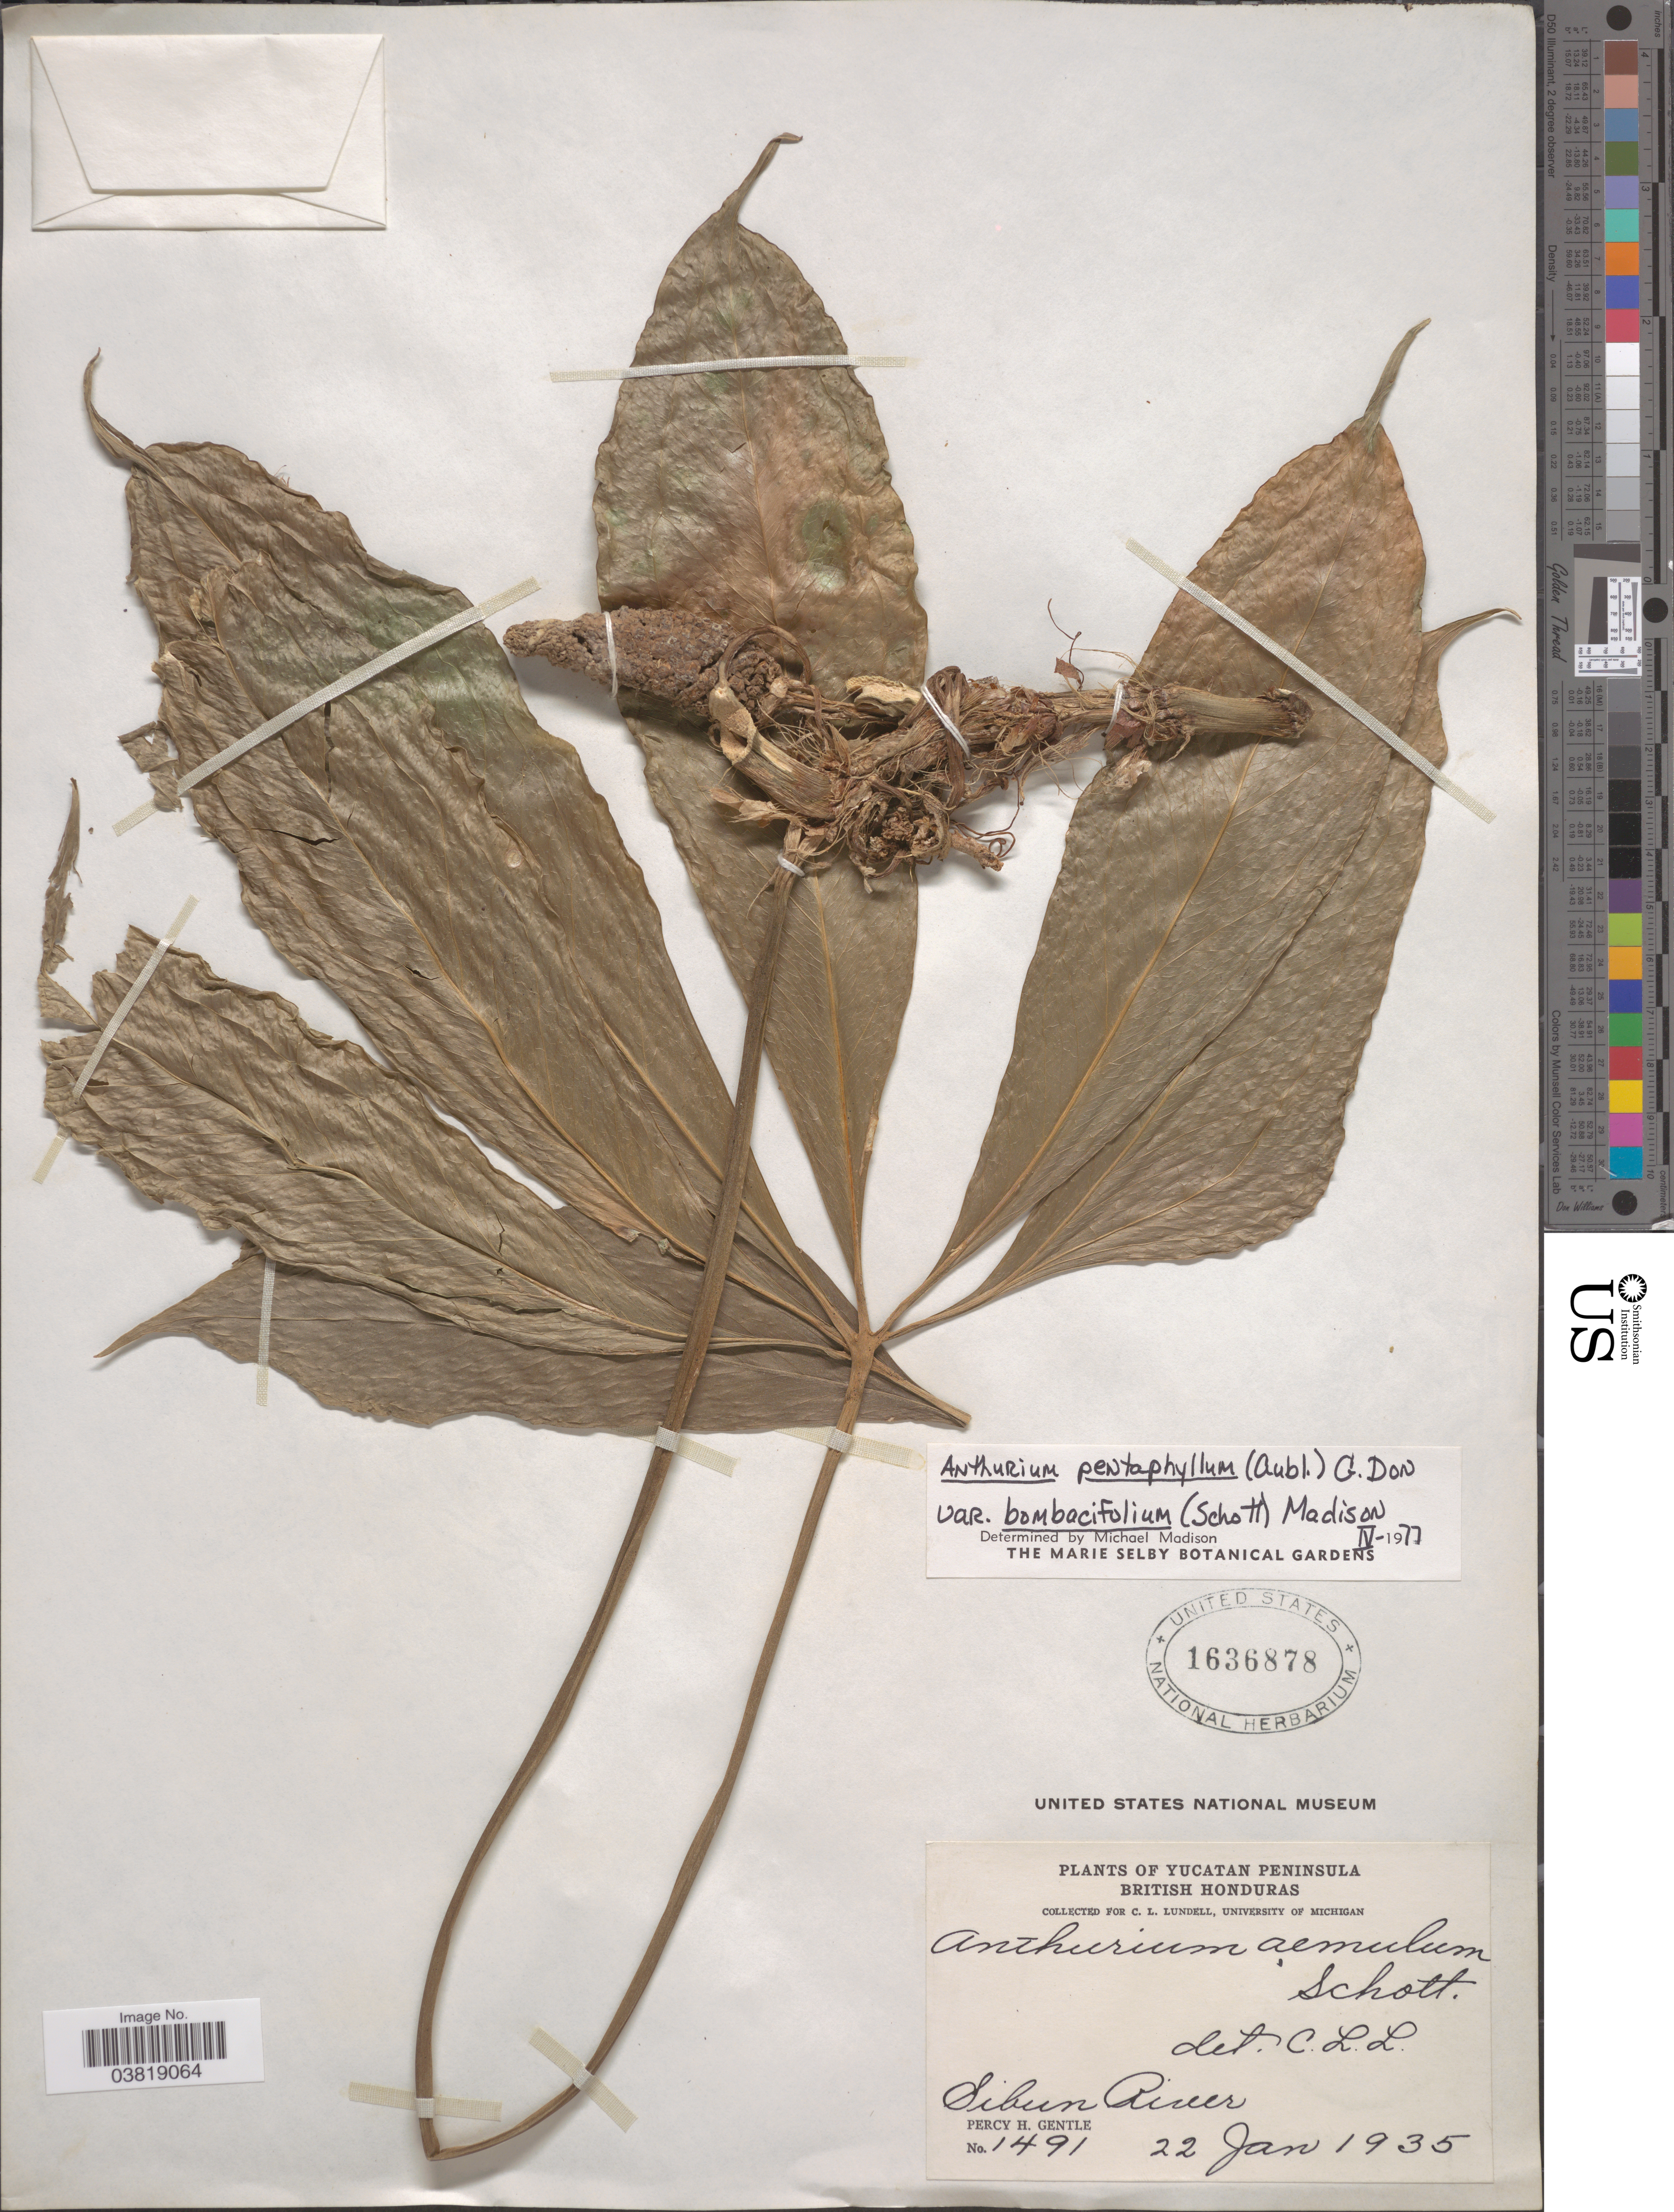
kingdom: Plantae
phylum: Tracheophyta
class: Liliopsida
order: Alismatales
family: Araceae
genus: Anthurium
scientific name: Anthurium pentaphyllum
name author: (Aubl.) G. Don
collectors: P. H. Gentle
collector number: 1491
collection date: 1935-01-22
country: Belize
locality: Yucatan Peninsula. British Honduras. Sibun River.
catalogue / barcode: US 1636878